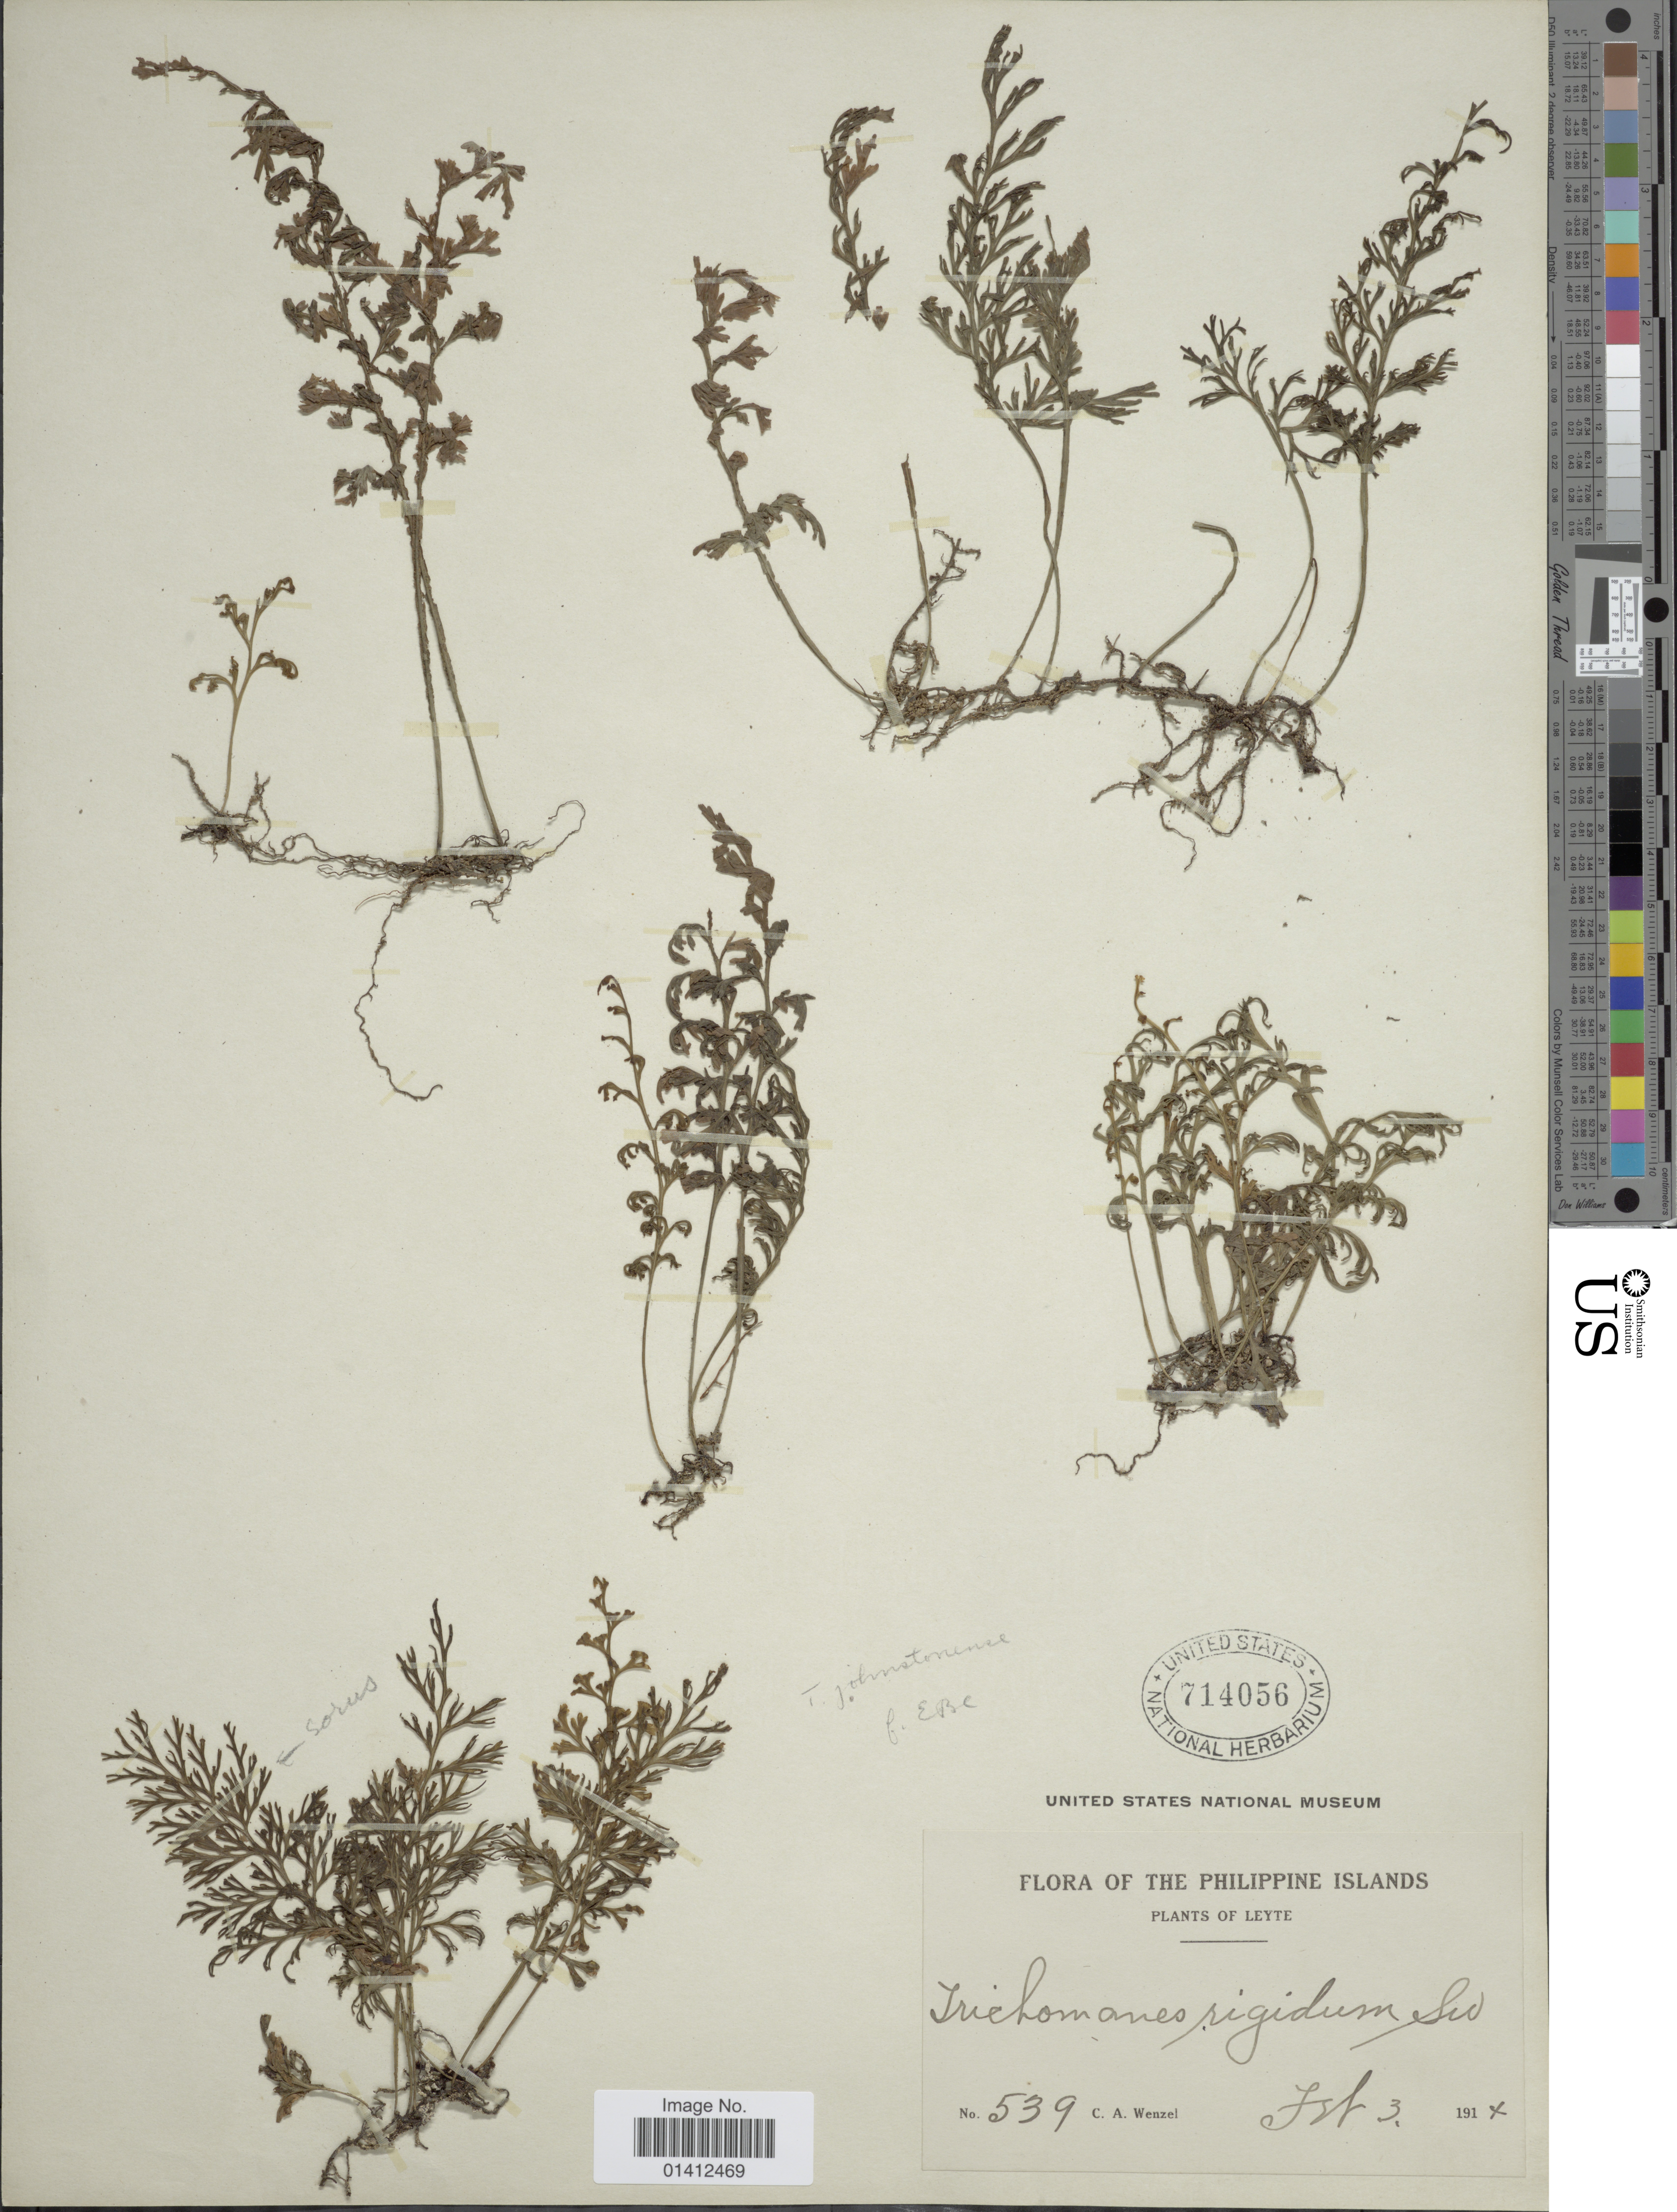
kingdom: Plantae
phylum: Tracheophyta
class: Polypodiopsida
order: Hymenophyllales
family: Hymenophyllaceae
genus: Vandenboschia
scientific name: Vandenboschia johnstonensis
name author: (Bailey) Copel.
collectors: C. Wenzel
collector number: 539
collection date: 1914-02-03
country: Philippines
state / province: Eastern Visayas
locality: Leyte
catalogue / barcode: US 714056